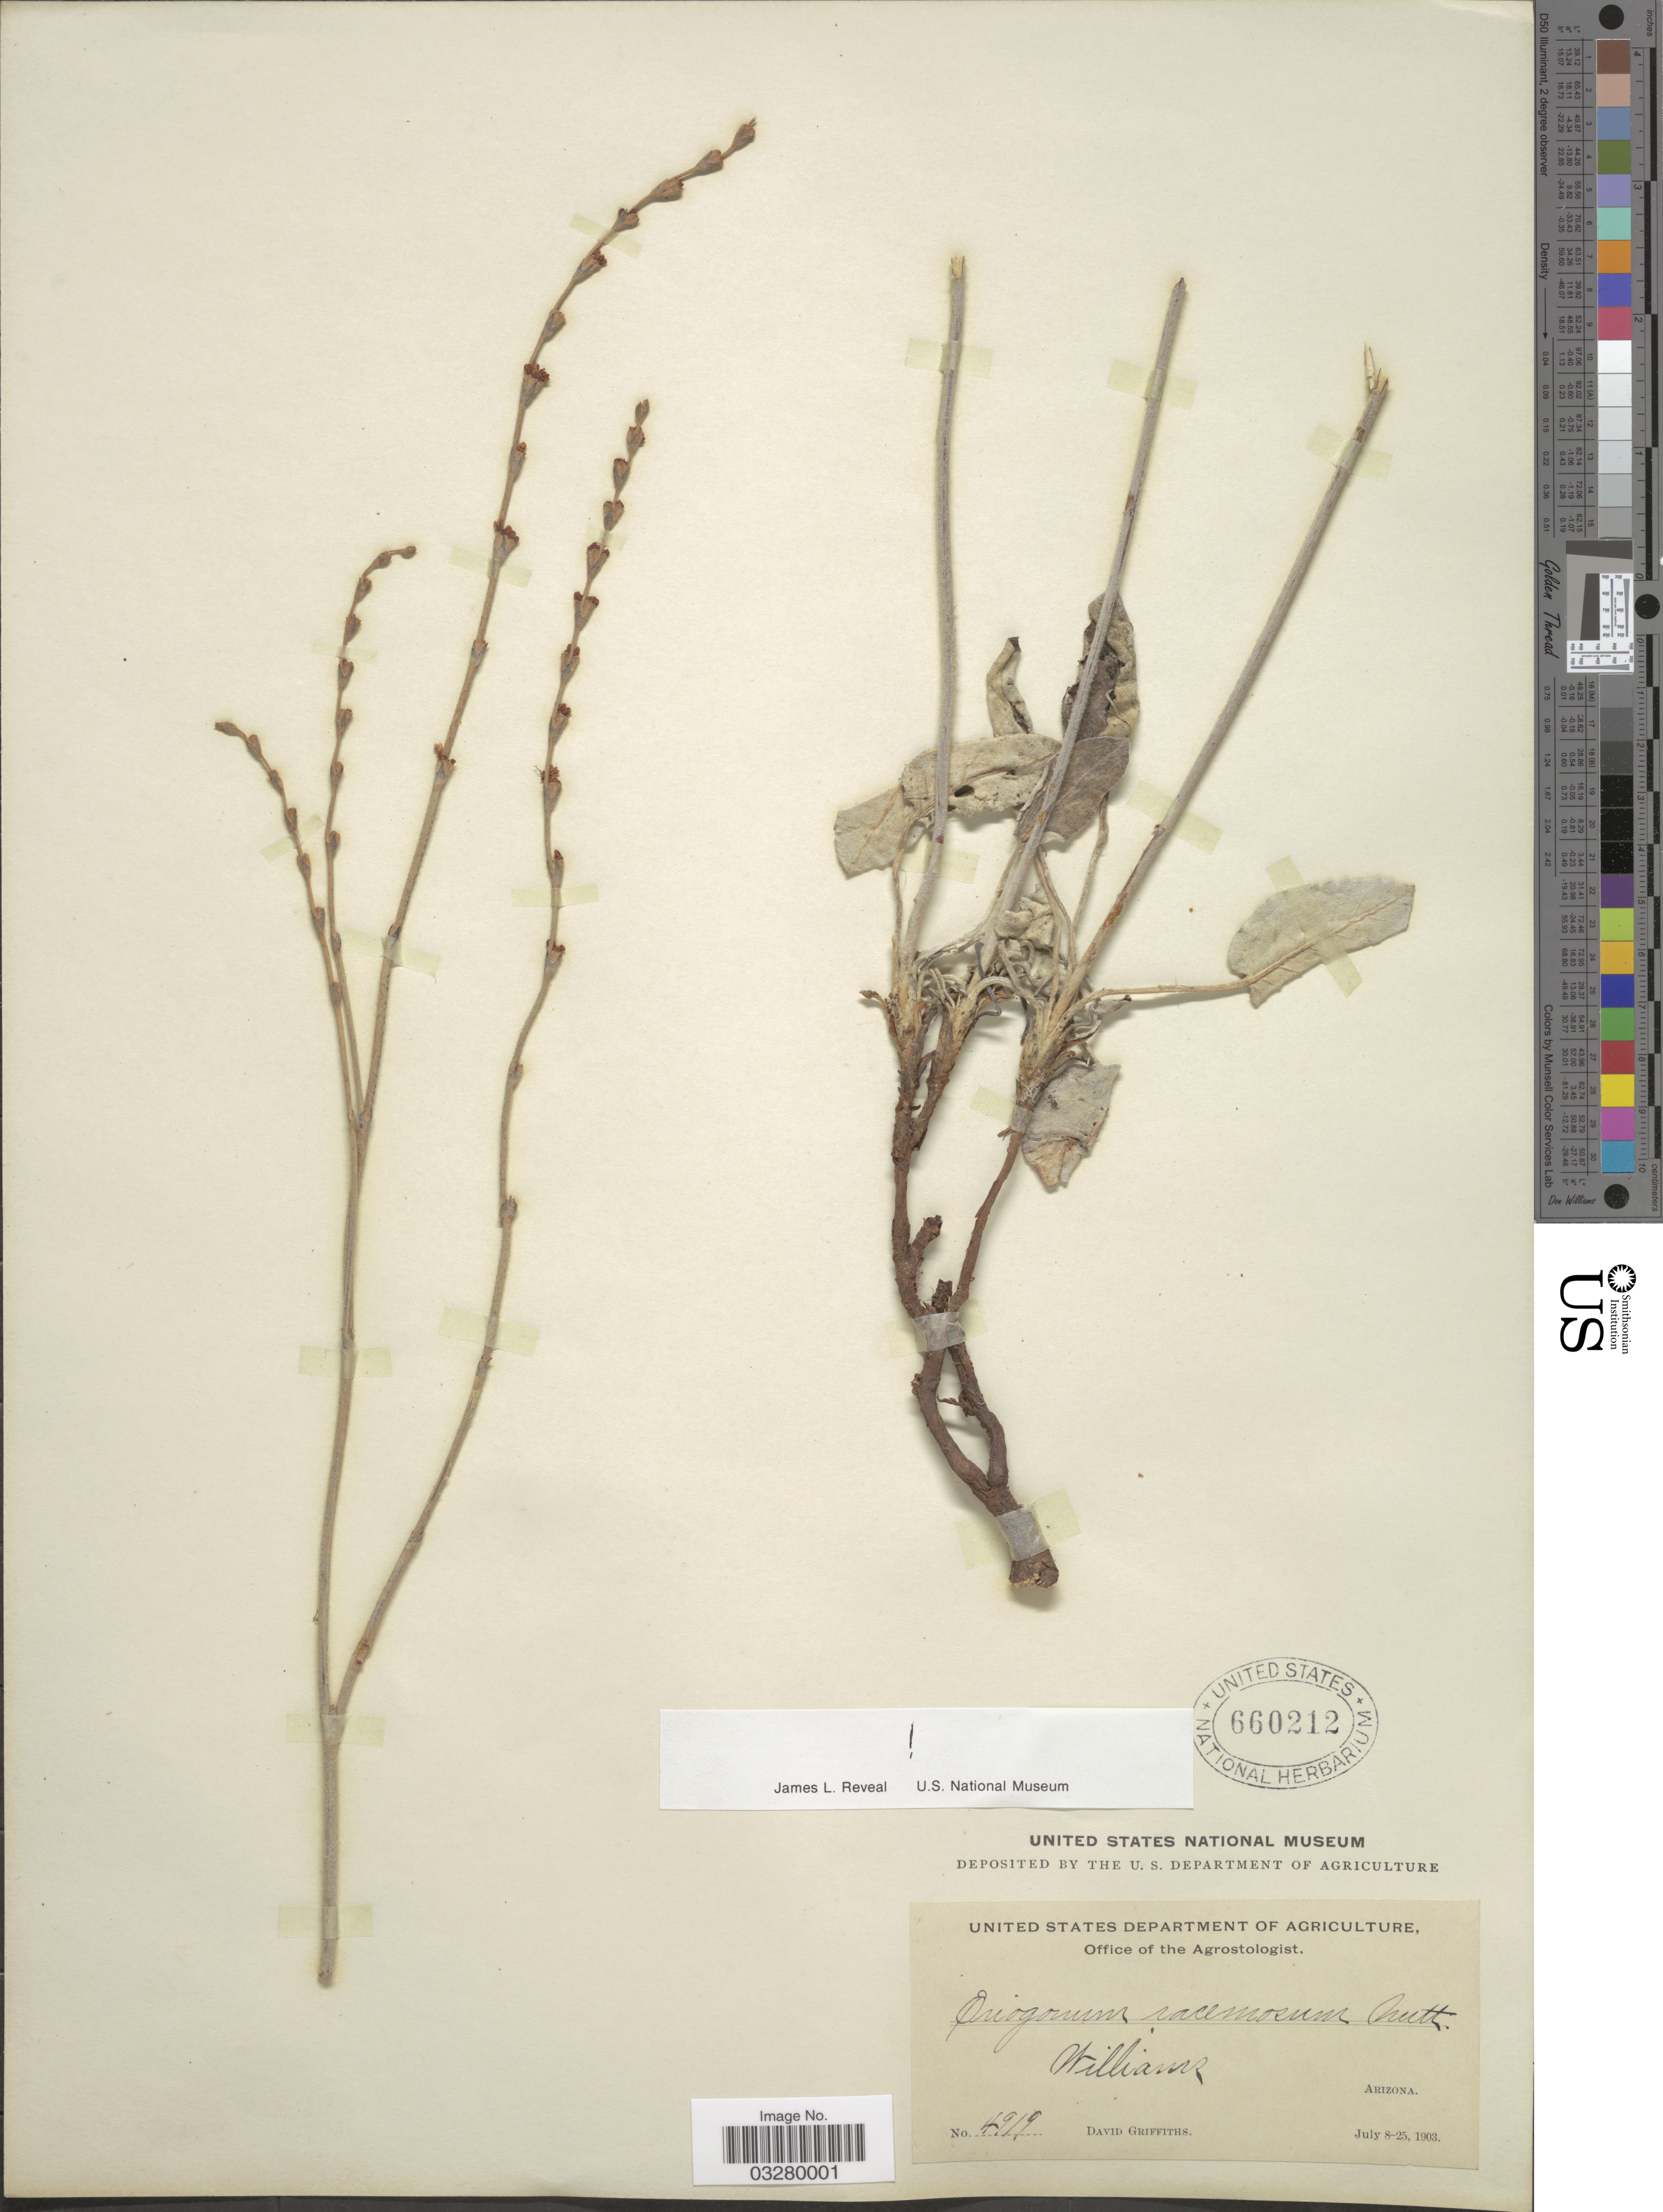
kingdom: Plantae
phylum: Tracheophyta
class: Magnoliopsida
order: Caryophyllales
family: Polygonaceae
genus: Eriogonum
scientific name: Eriogonum racemosum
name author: Nutt.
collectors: D. Griffiths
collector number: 4919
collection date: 1903-07-08/1903-07-25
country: United States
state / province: Arizona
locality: Williams.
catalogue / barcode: US 660212